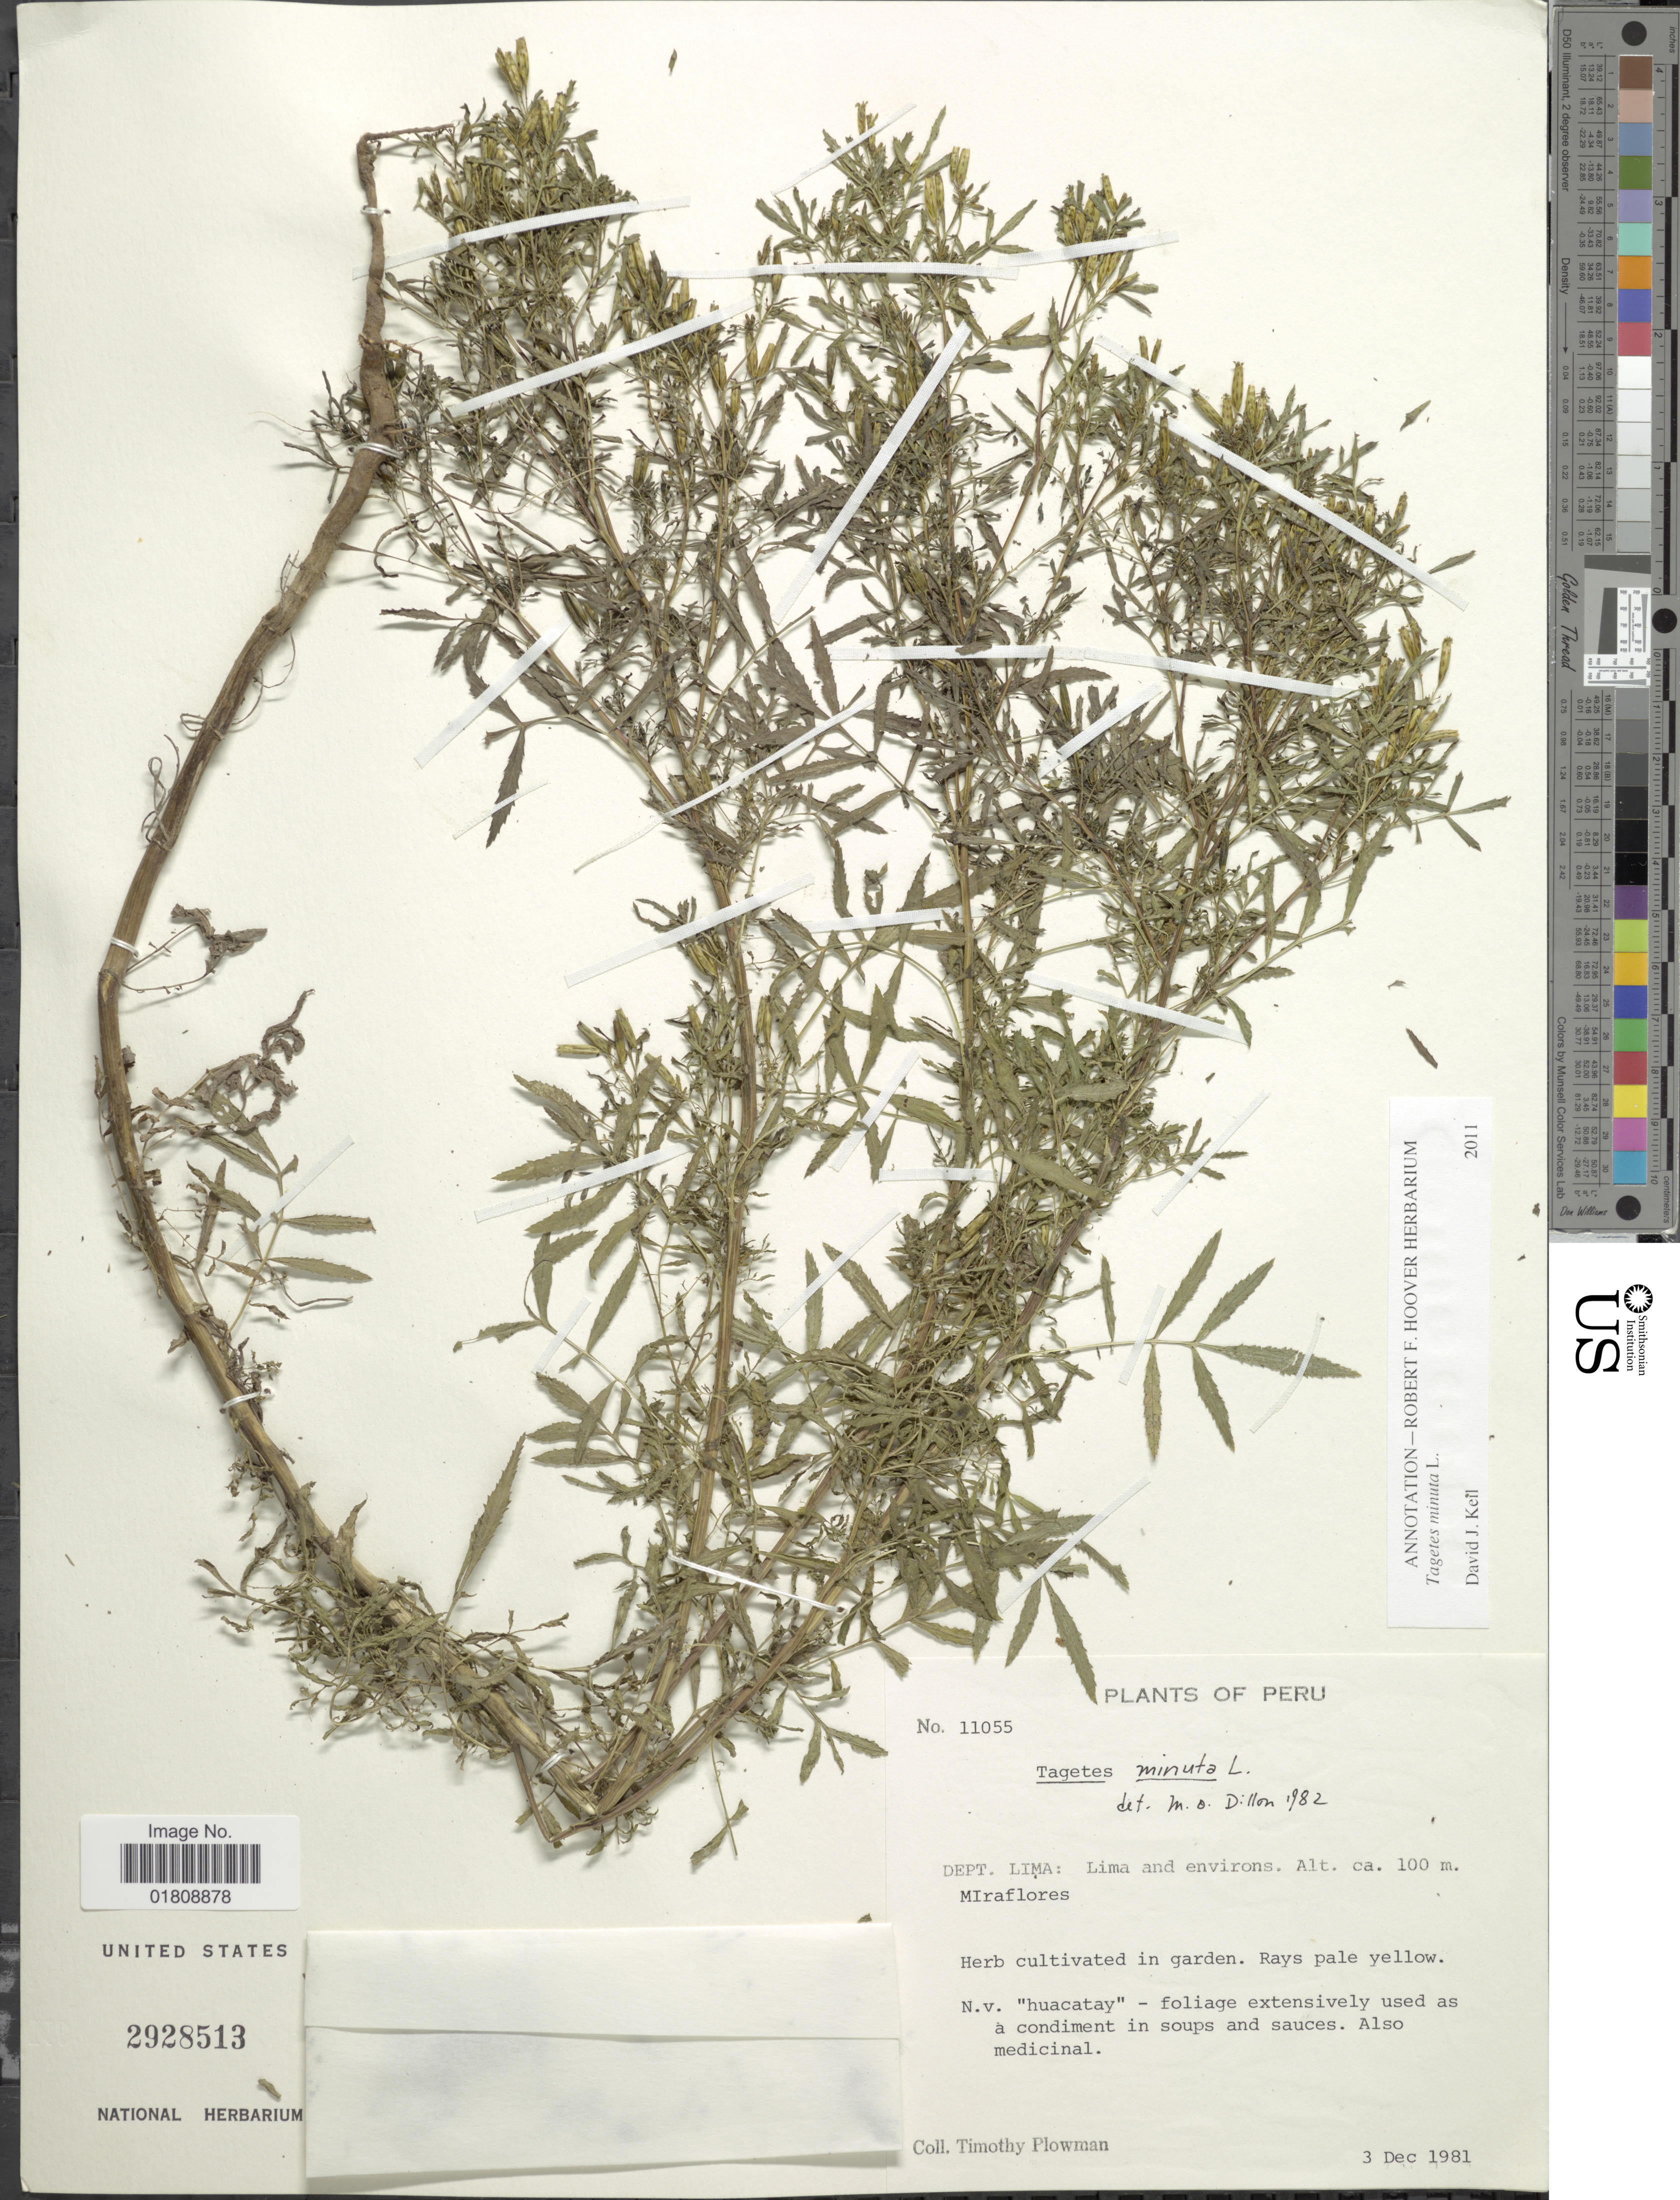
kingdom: Plantae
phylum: Tracheophyta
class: Magnoliopsida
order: Asterales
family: Asteraceae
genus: Tagetes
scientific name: Tagetes minuta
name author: L.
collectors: T. Plowman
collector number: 11055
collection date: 1981-12-03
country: Peru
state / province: Lima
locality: Lima and environs, Miraflores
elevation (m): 100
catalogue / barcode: US 2928513